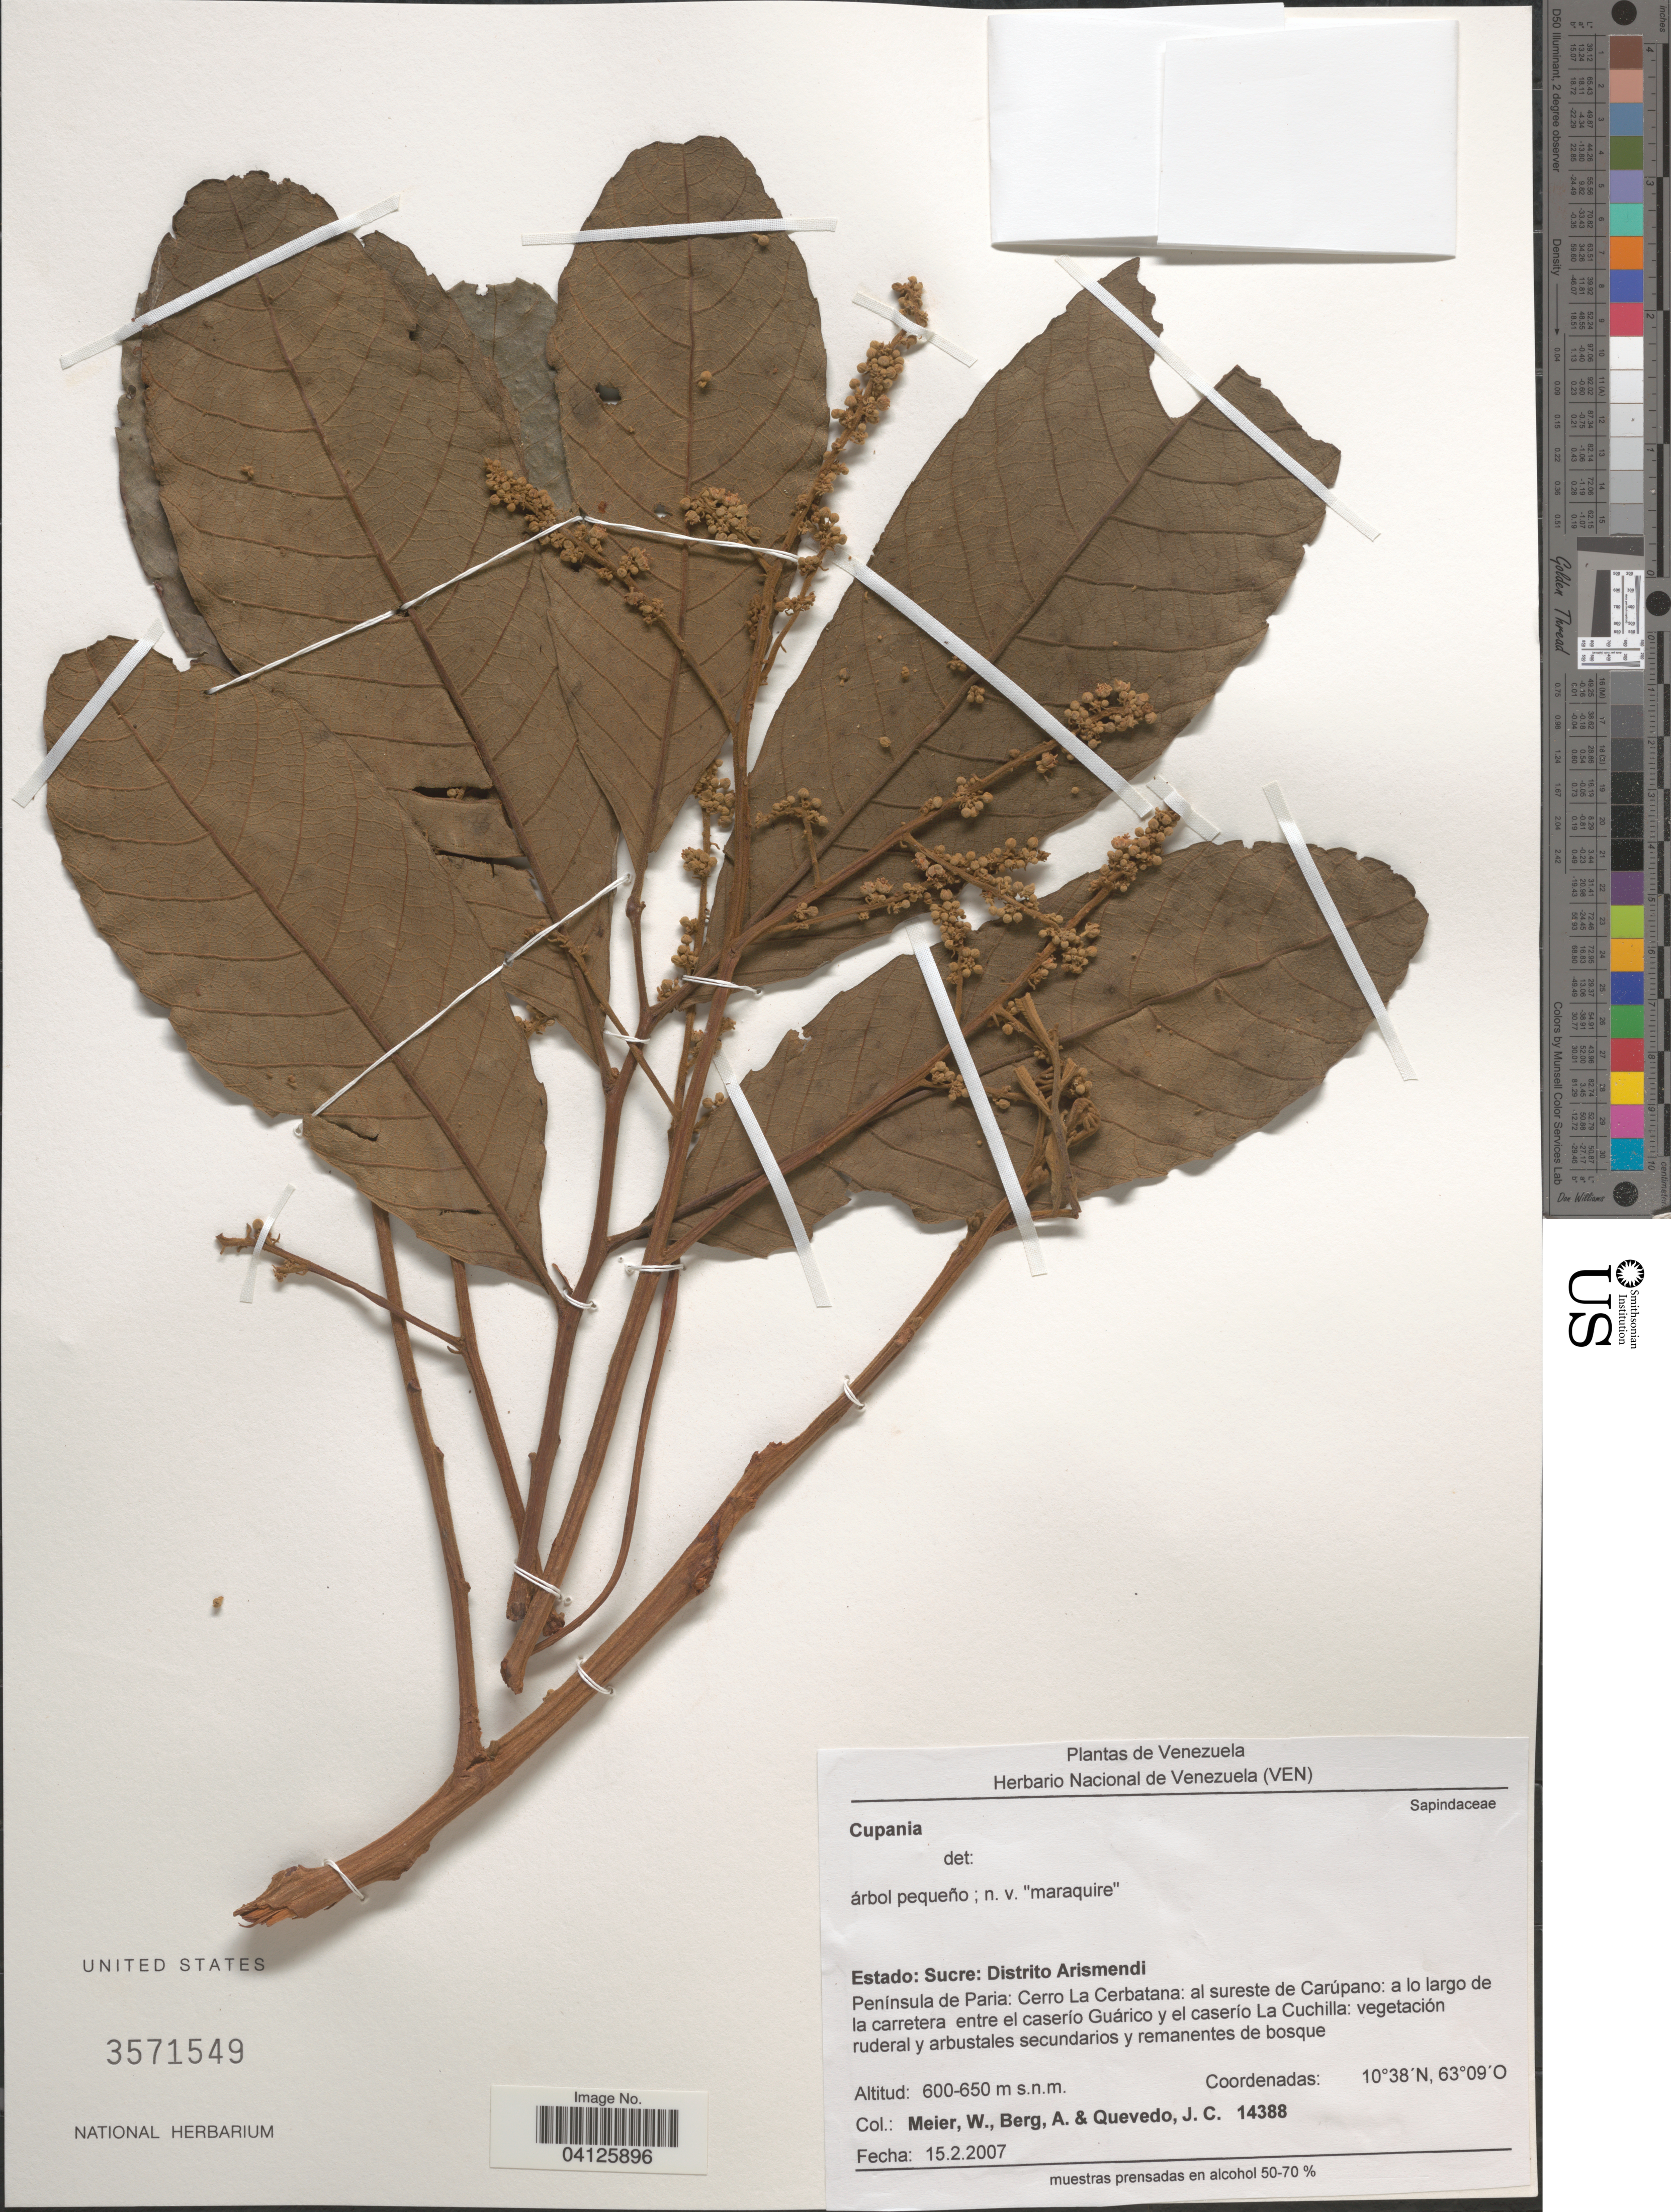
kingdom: Plantae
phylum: Tracheophyta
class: Magnoliopsida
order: Sapindales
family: Sapindaceae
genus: Cupania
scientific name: Cupania latifolia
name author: Kunth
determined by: Acevedo-Rodriguez, P., (US), Smithsonian Institution - National Museum of Natural History (UNITED STATES)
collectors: W. Meier, A. Berg & J. Quevedo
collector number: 14388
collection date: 2007-02-15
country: Venezuela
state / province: Sucre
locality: Distrito Arismendi. Península de Paria: Cerro La Cerbatana: al sureste de Carúpano: a lo largo de la carretera entre el caserío Gáurico y el caserío La Cuchilla.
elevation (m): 600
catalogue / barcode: US 3571549